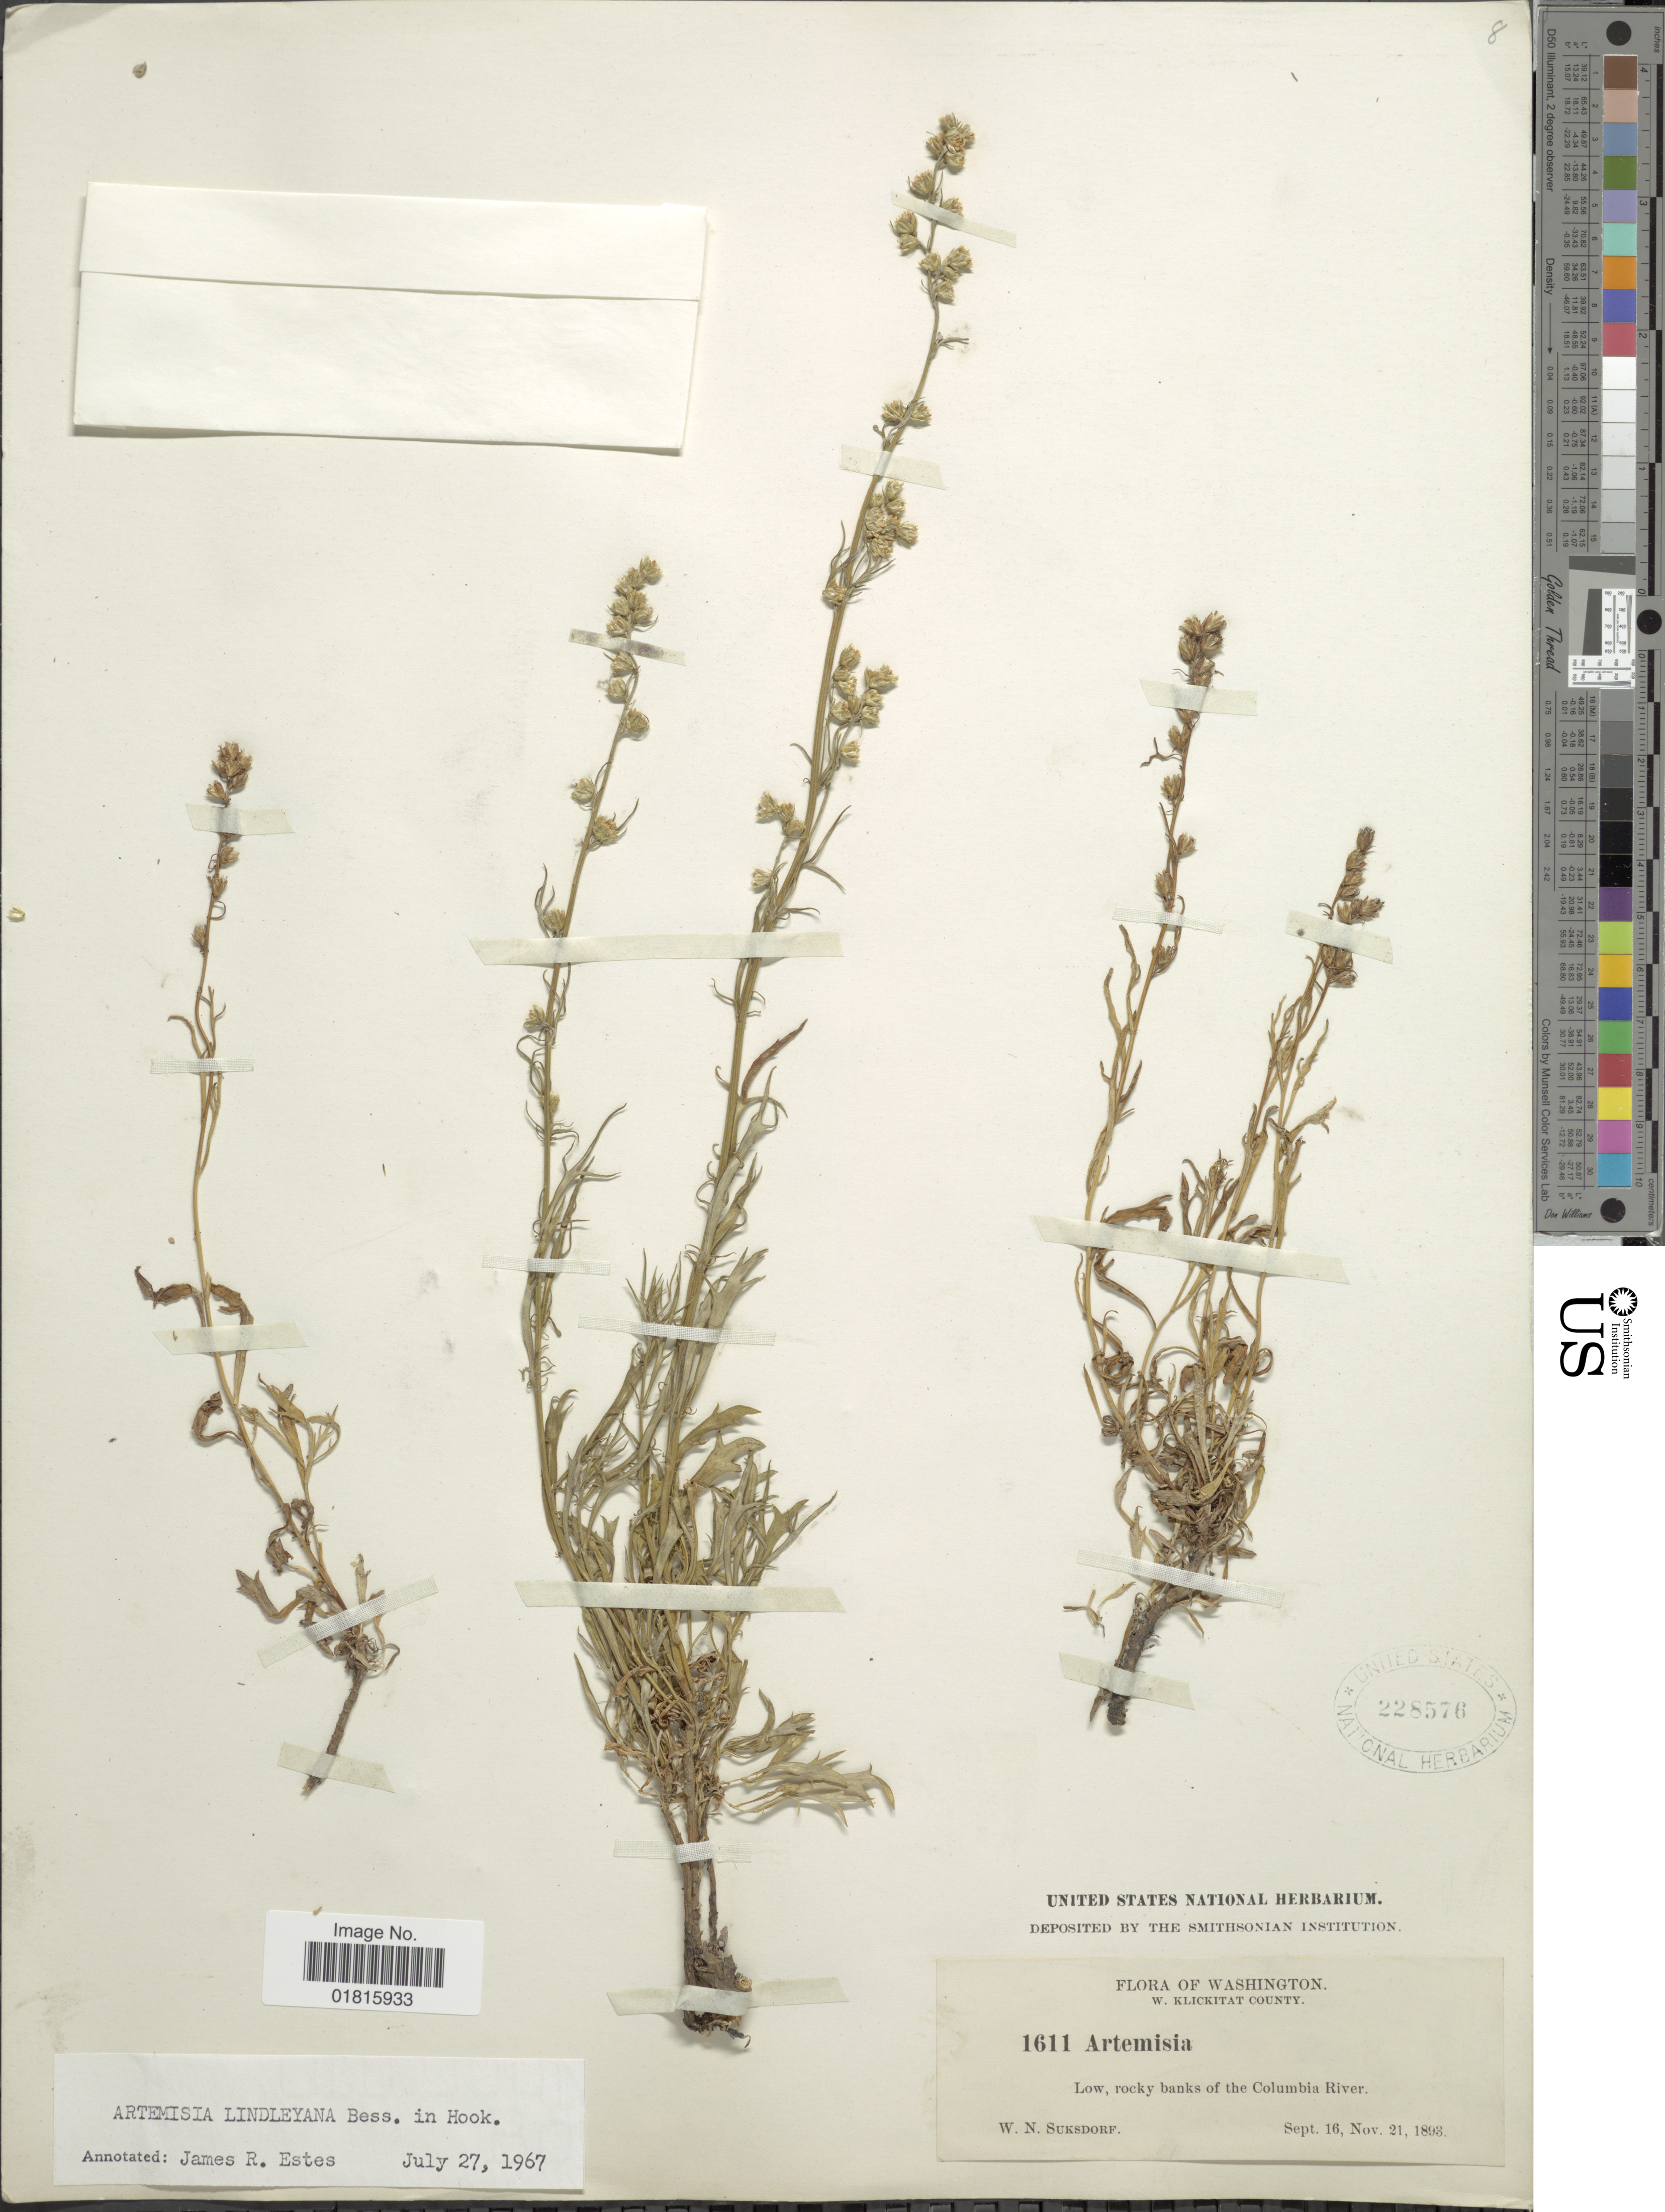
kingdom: Plantae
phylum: Tracheophyta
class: Magnoliopsida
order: Asterales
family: Asteraceae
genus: Artemisia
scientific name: Artemisia lindleyana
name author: Besser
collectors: W. N. Suksdorf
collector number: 1611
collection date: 1893-09-16/1893-11-21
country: United States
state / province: Washington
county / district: Klickitat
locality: W. Klickitat County, Low, rocky banks of the Columbia River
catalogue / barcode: US 228576